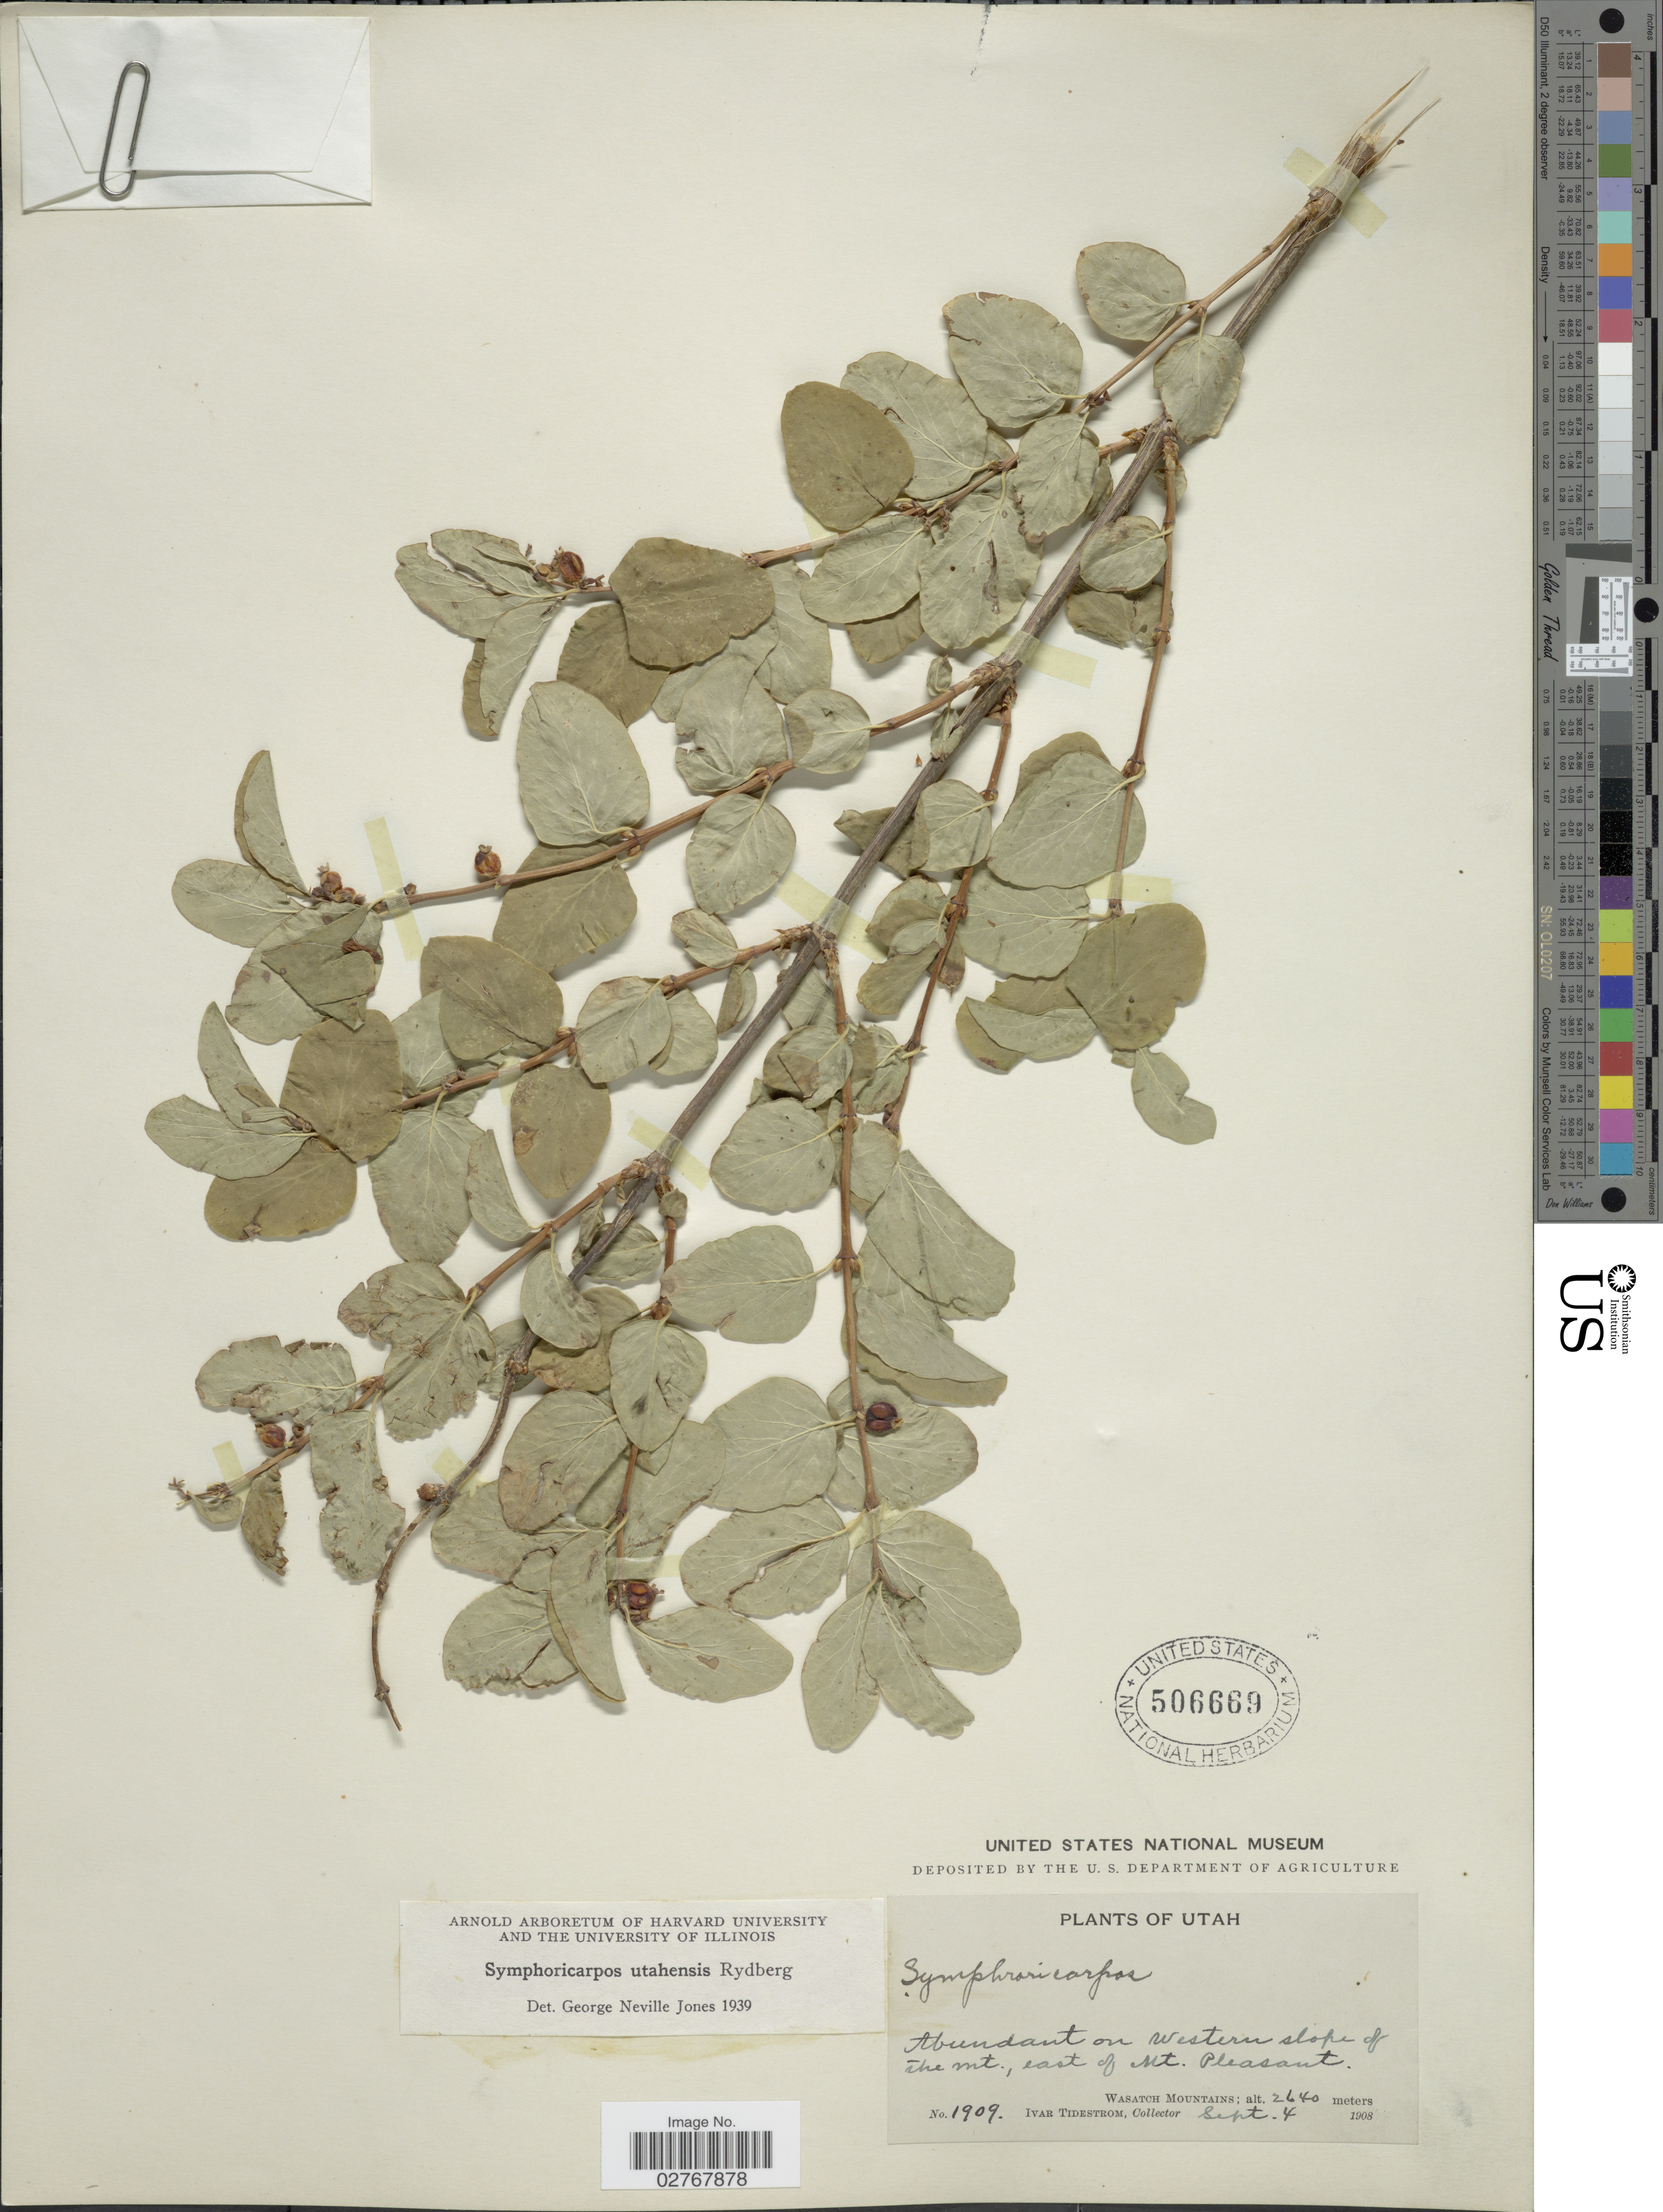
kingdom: Plantae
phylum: Tracheophyta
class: Magnoliopsida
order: Dipsacales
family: Caprifoliaceae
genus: Symphoricarpos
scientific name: Symphoricarpos utahensis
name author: Rydb.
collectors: I. F. Tidestrom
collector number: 1909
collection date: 1908-09-04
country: United States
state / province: Utah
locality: Abundant on Western slope of the Mt., east of Mt. Pleasant, Wasatch Mountains.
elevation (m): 2640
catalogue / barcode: US 506669